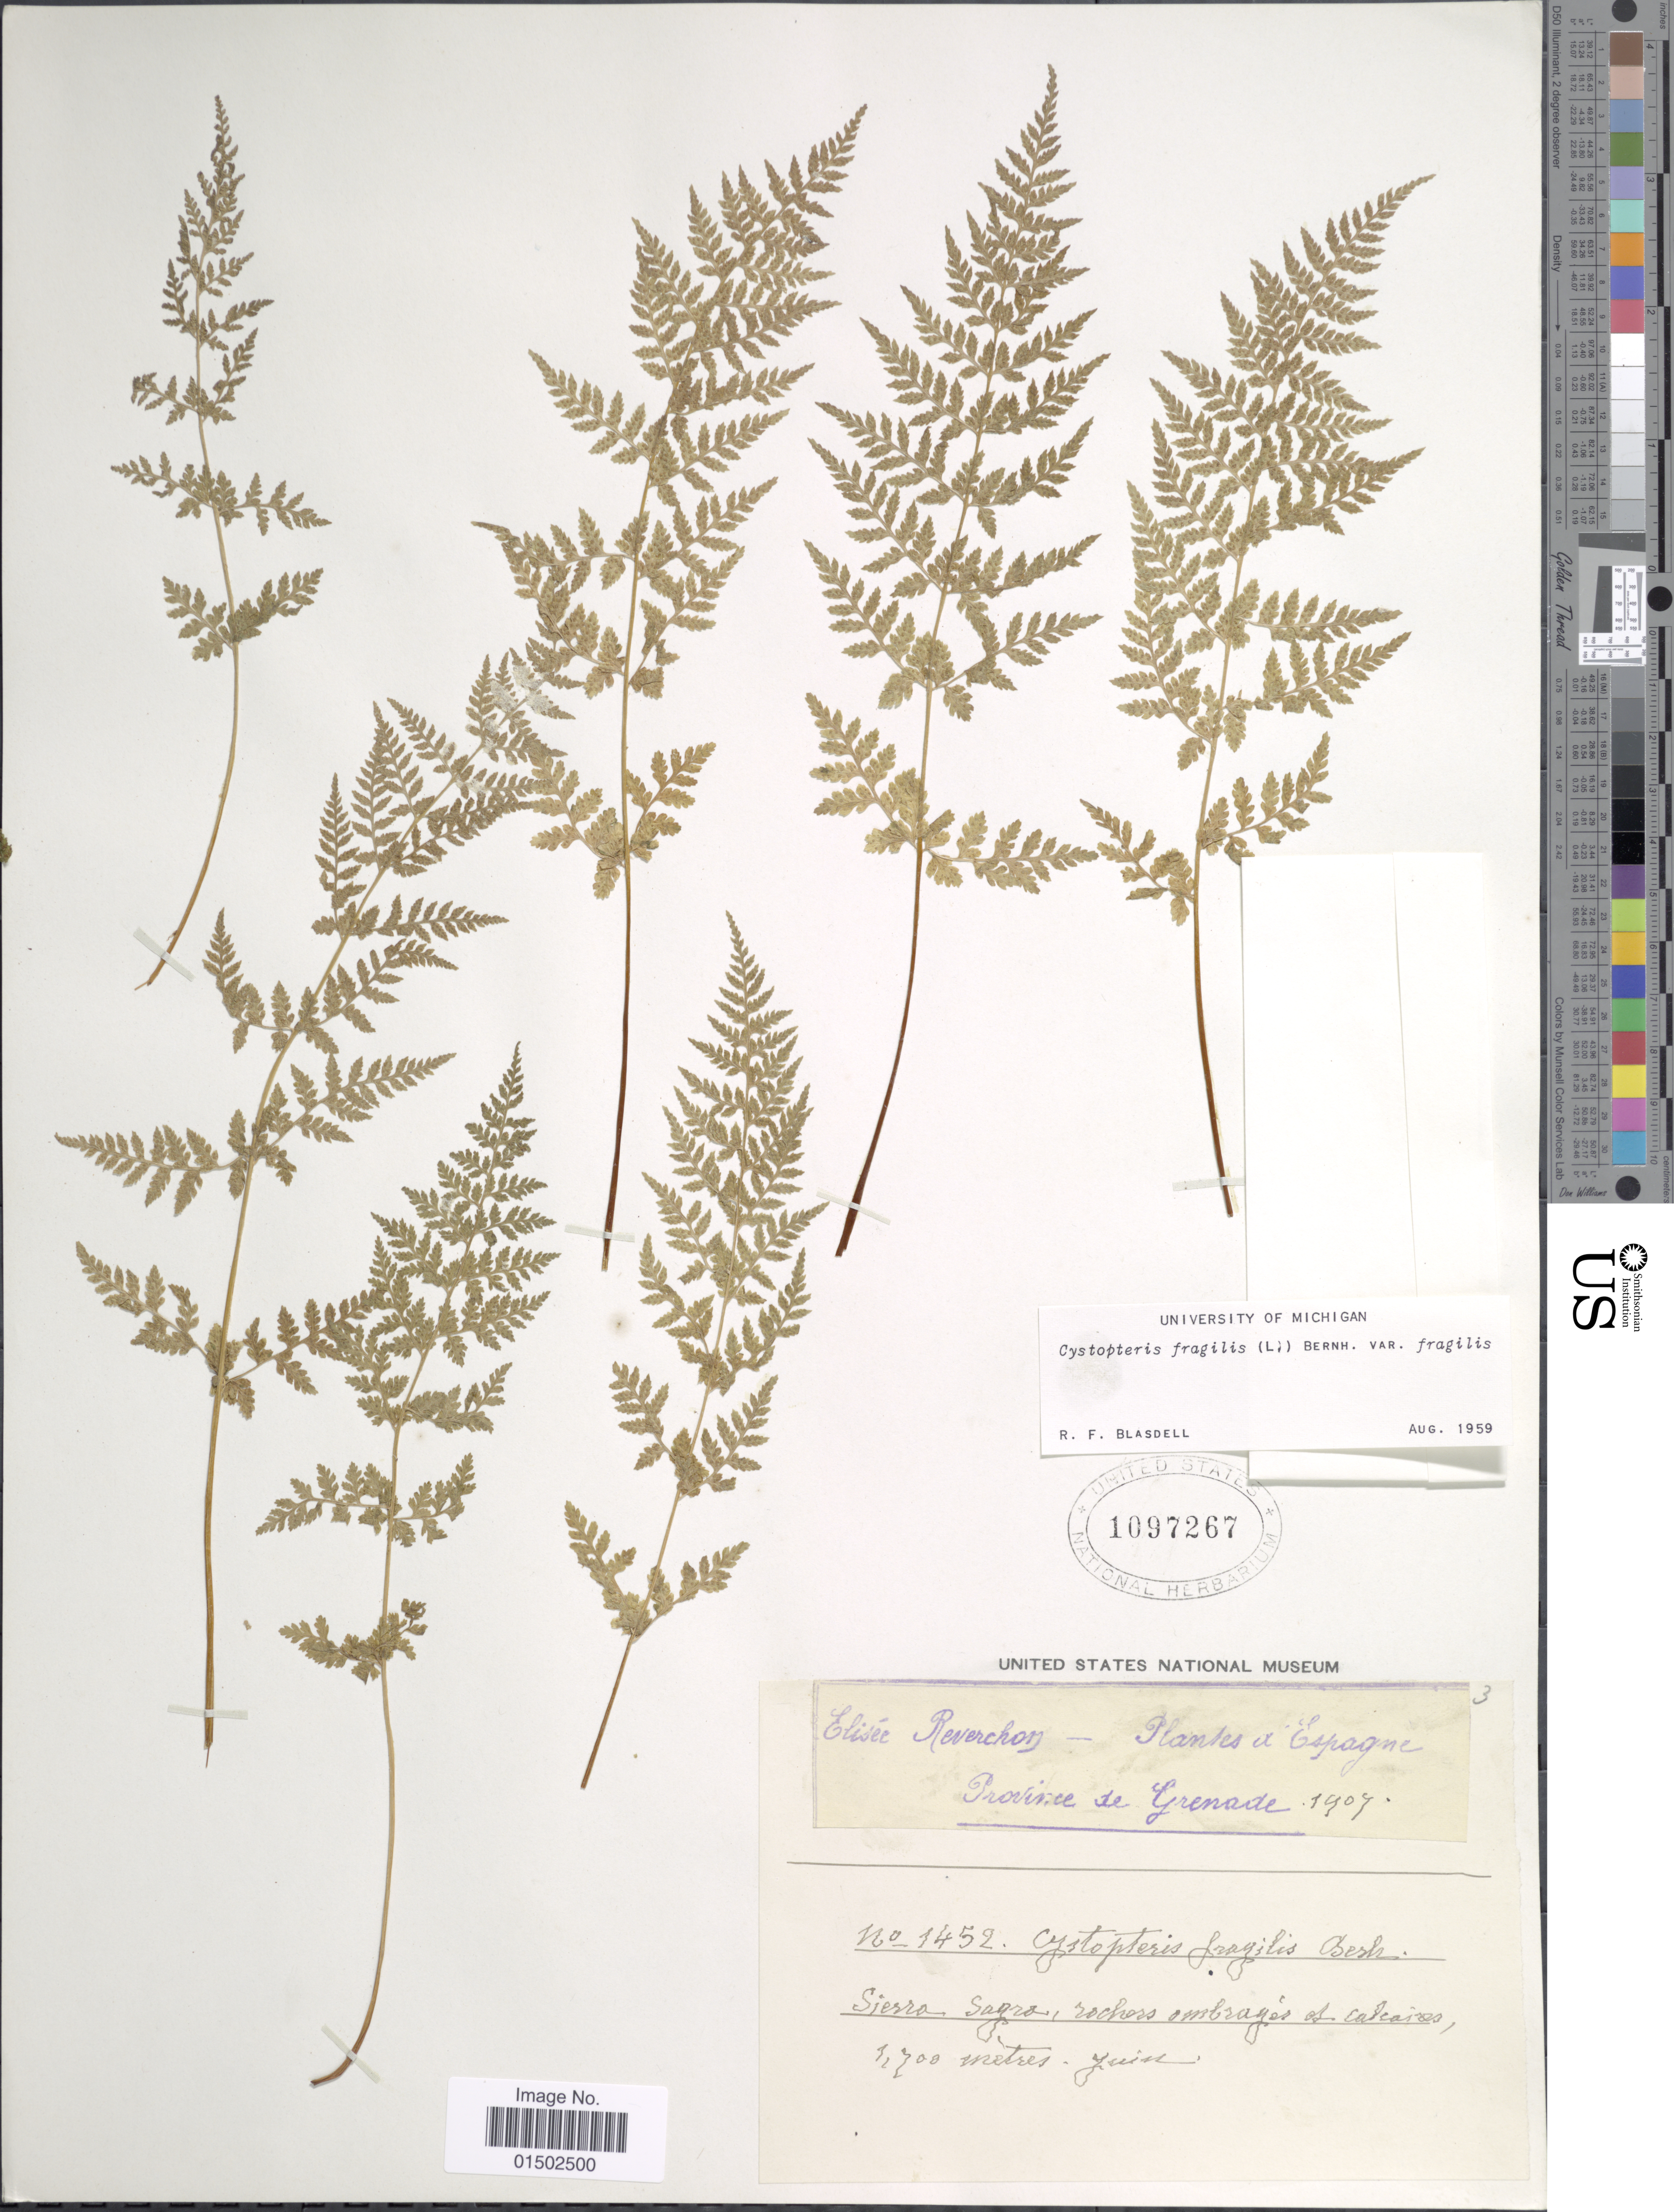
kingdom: Plantae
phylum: Tracheophyta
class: Polypodiopsida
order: Polypodiales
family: Cystopteridaceae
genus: Cystopteris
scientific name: Cystopteris fragilis var. fragilis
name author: (L.) Bernh.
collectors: E. Reverchon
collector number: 1452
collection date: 1907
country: Spain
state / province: Andalucia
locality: Grenade, Sierra Sagra, rochers ombragés et calcaires. [Grenada, Sierra Sagra, shaded rocks and limestone.]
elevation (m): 1700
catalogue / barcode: US 1097267